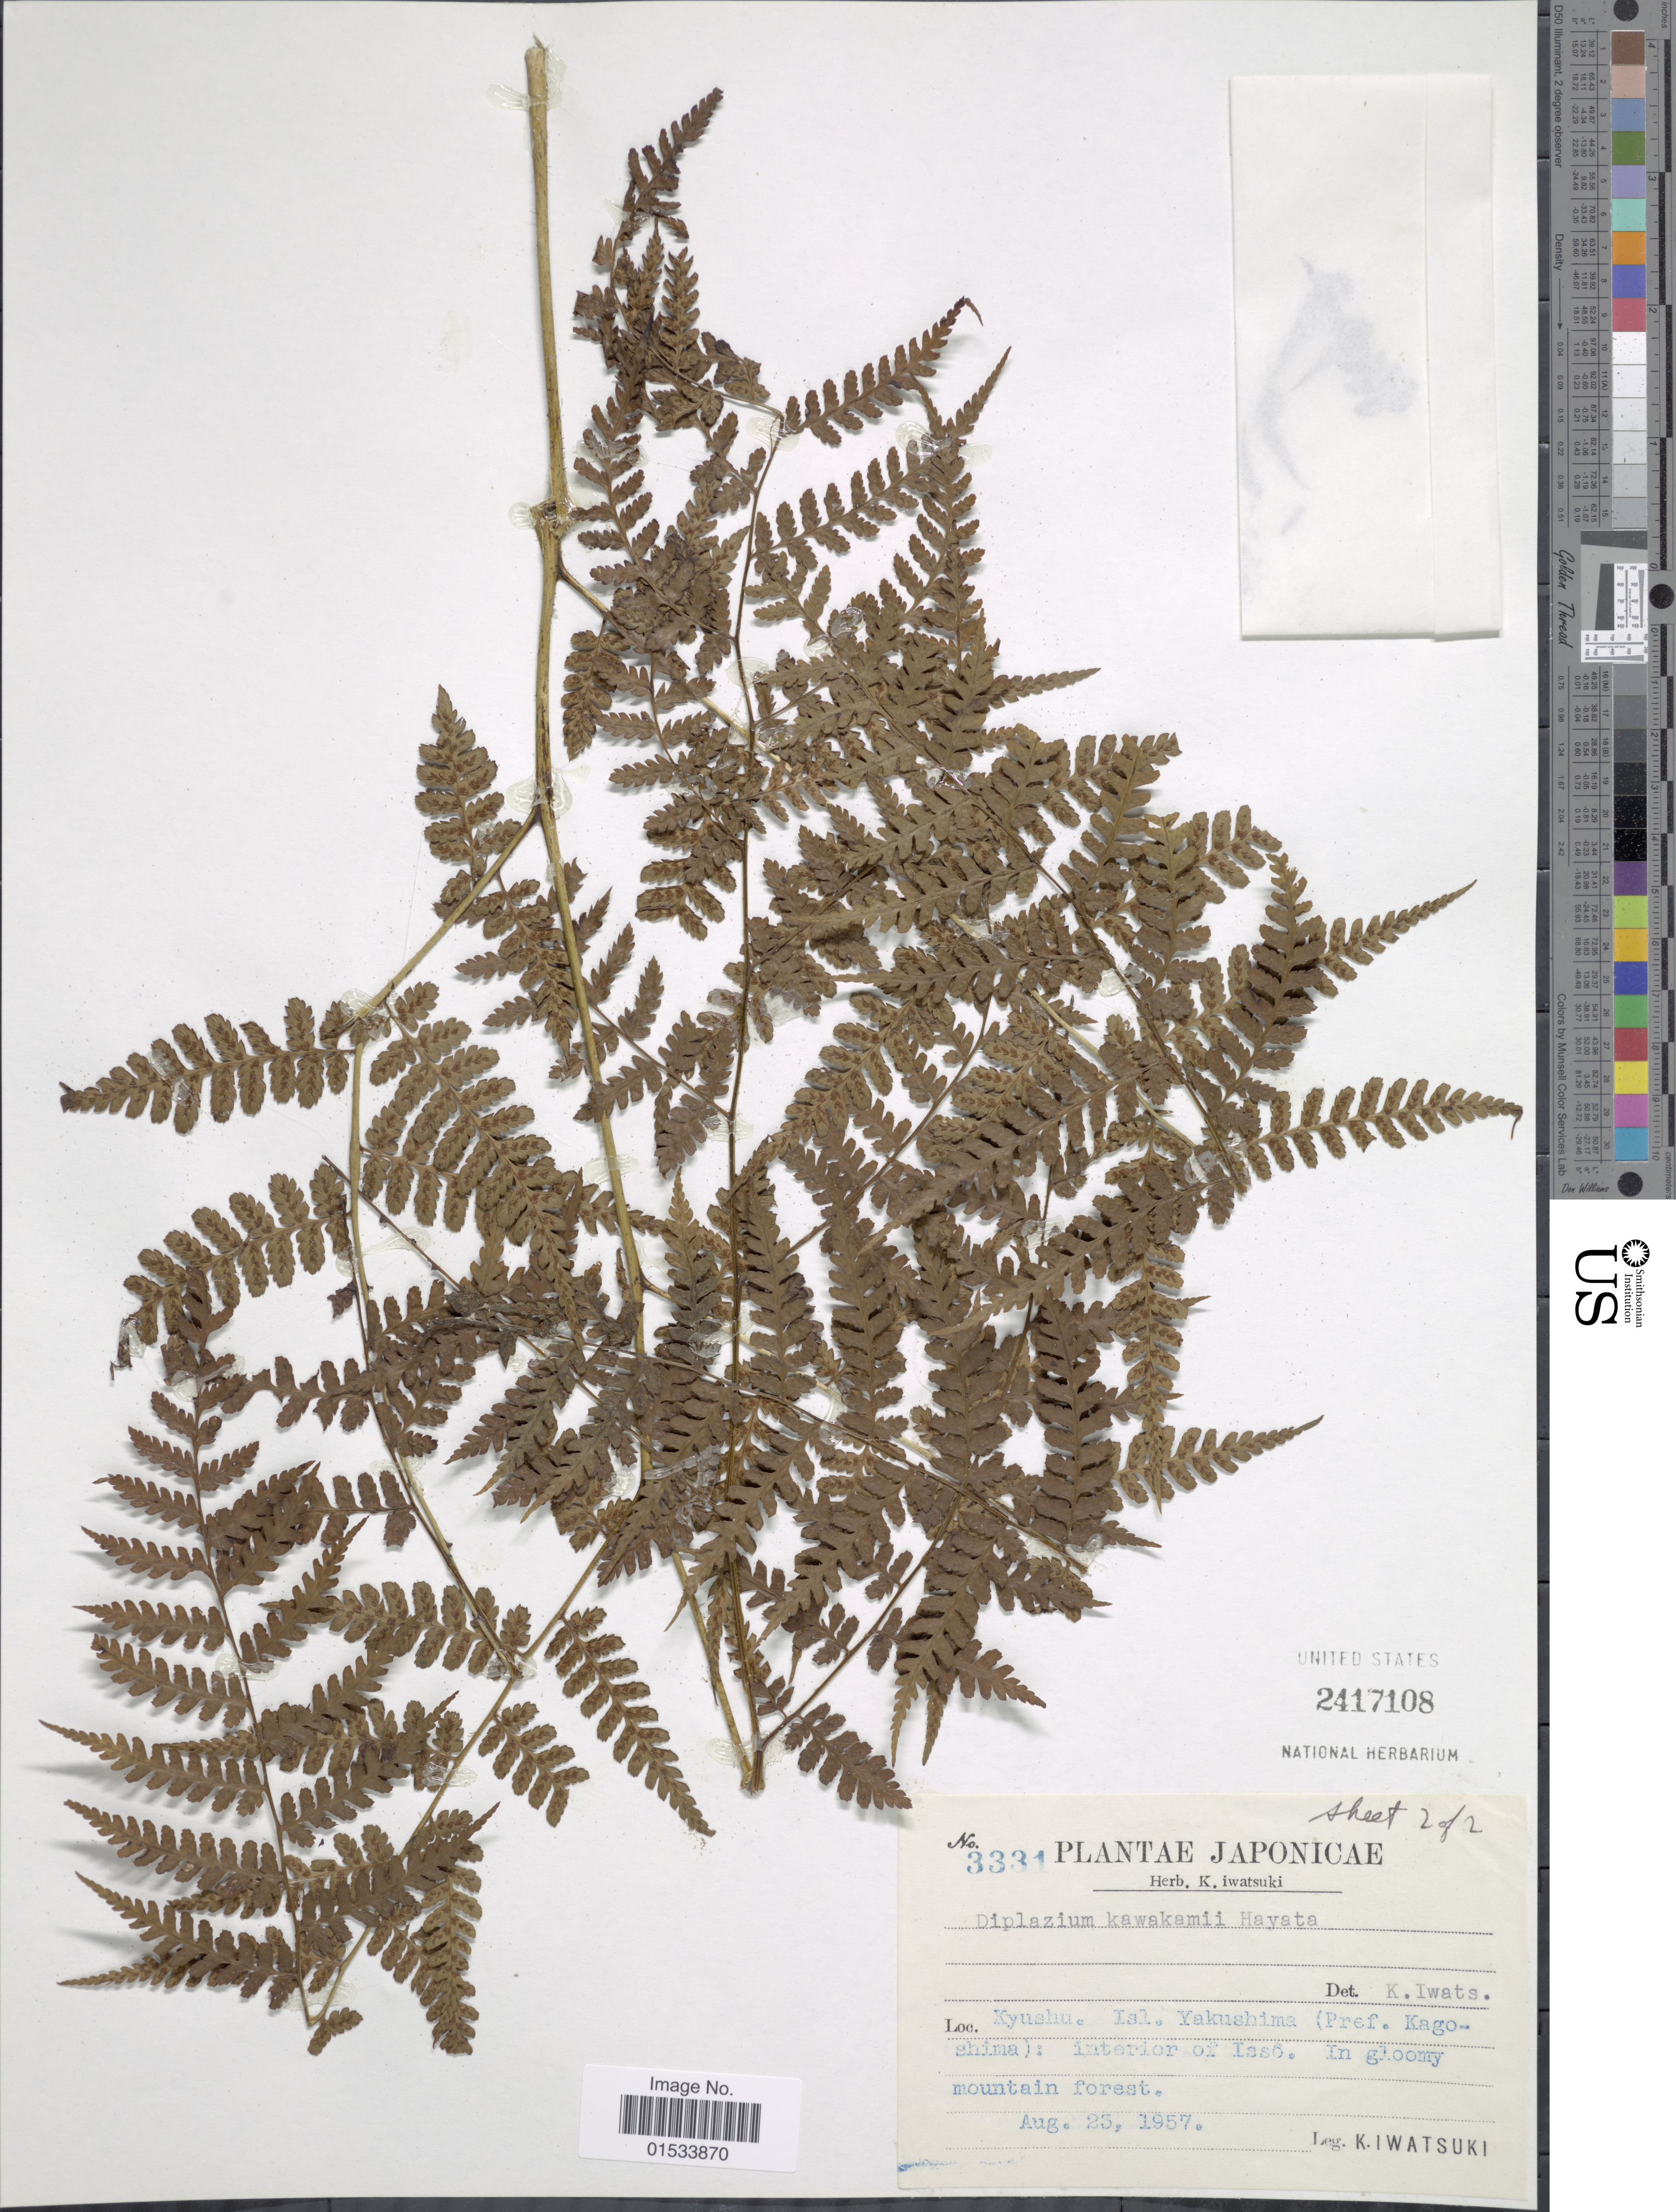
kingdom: Plantae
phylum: Tracheophyta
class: Polypodiopsida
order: Polypodiales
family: Athyriaceae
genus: Diplazium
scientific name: Diplazium kawakamii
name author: Hayata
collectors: K. Iwatsuki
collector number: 3331*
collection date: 1957-08-23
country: Japan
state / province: Kagosima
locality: Kyushu. Isl. Yakushima; interior of Isso, in gloomy mountain forest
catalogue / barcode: US 2417108